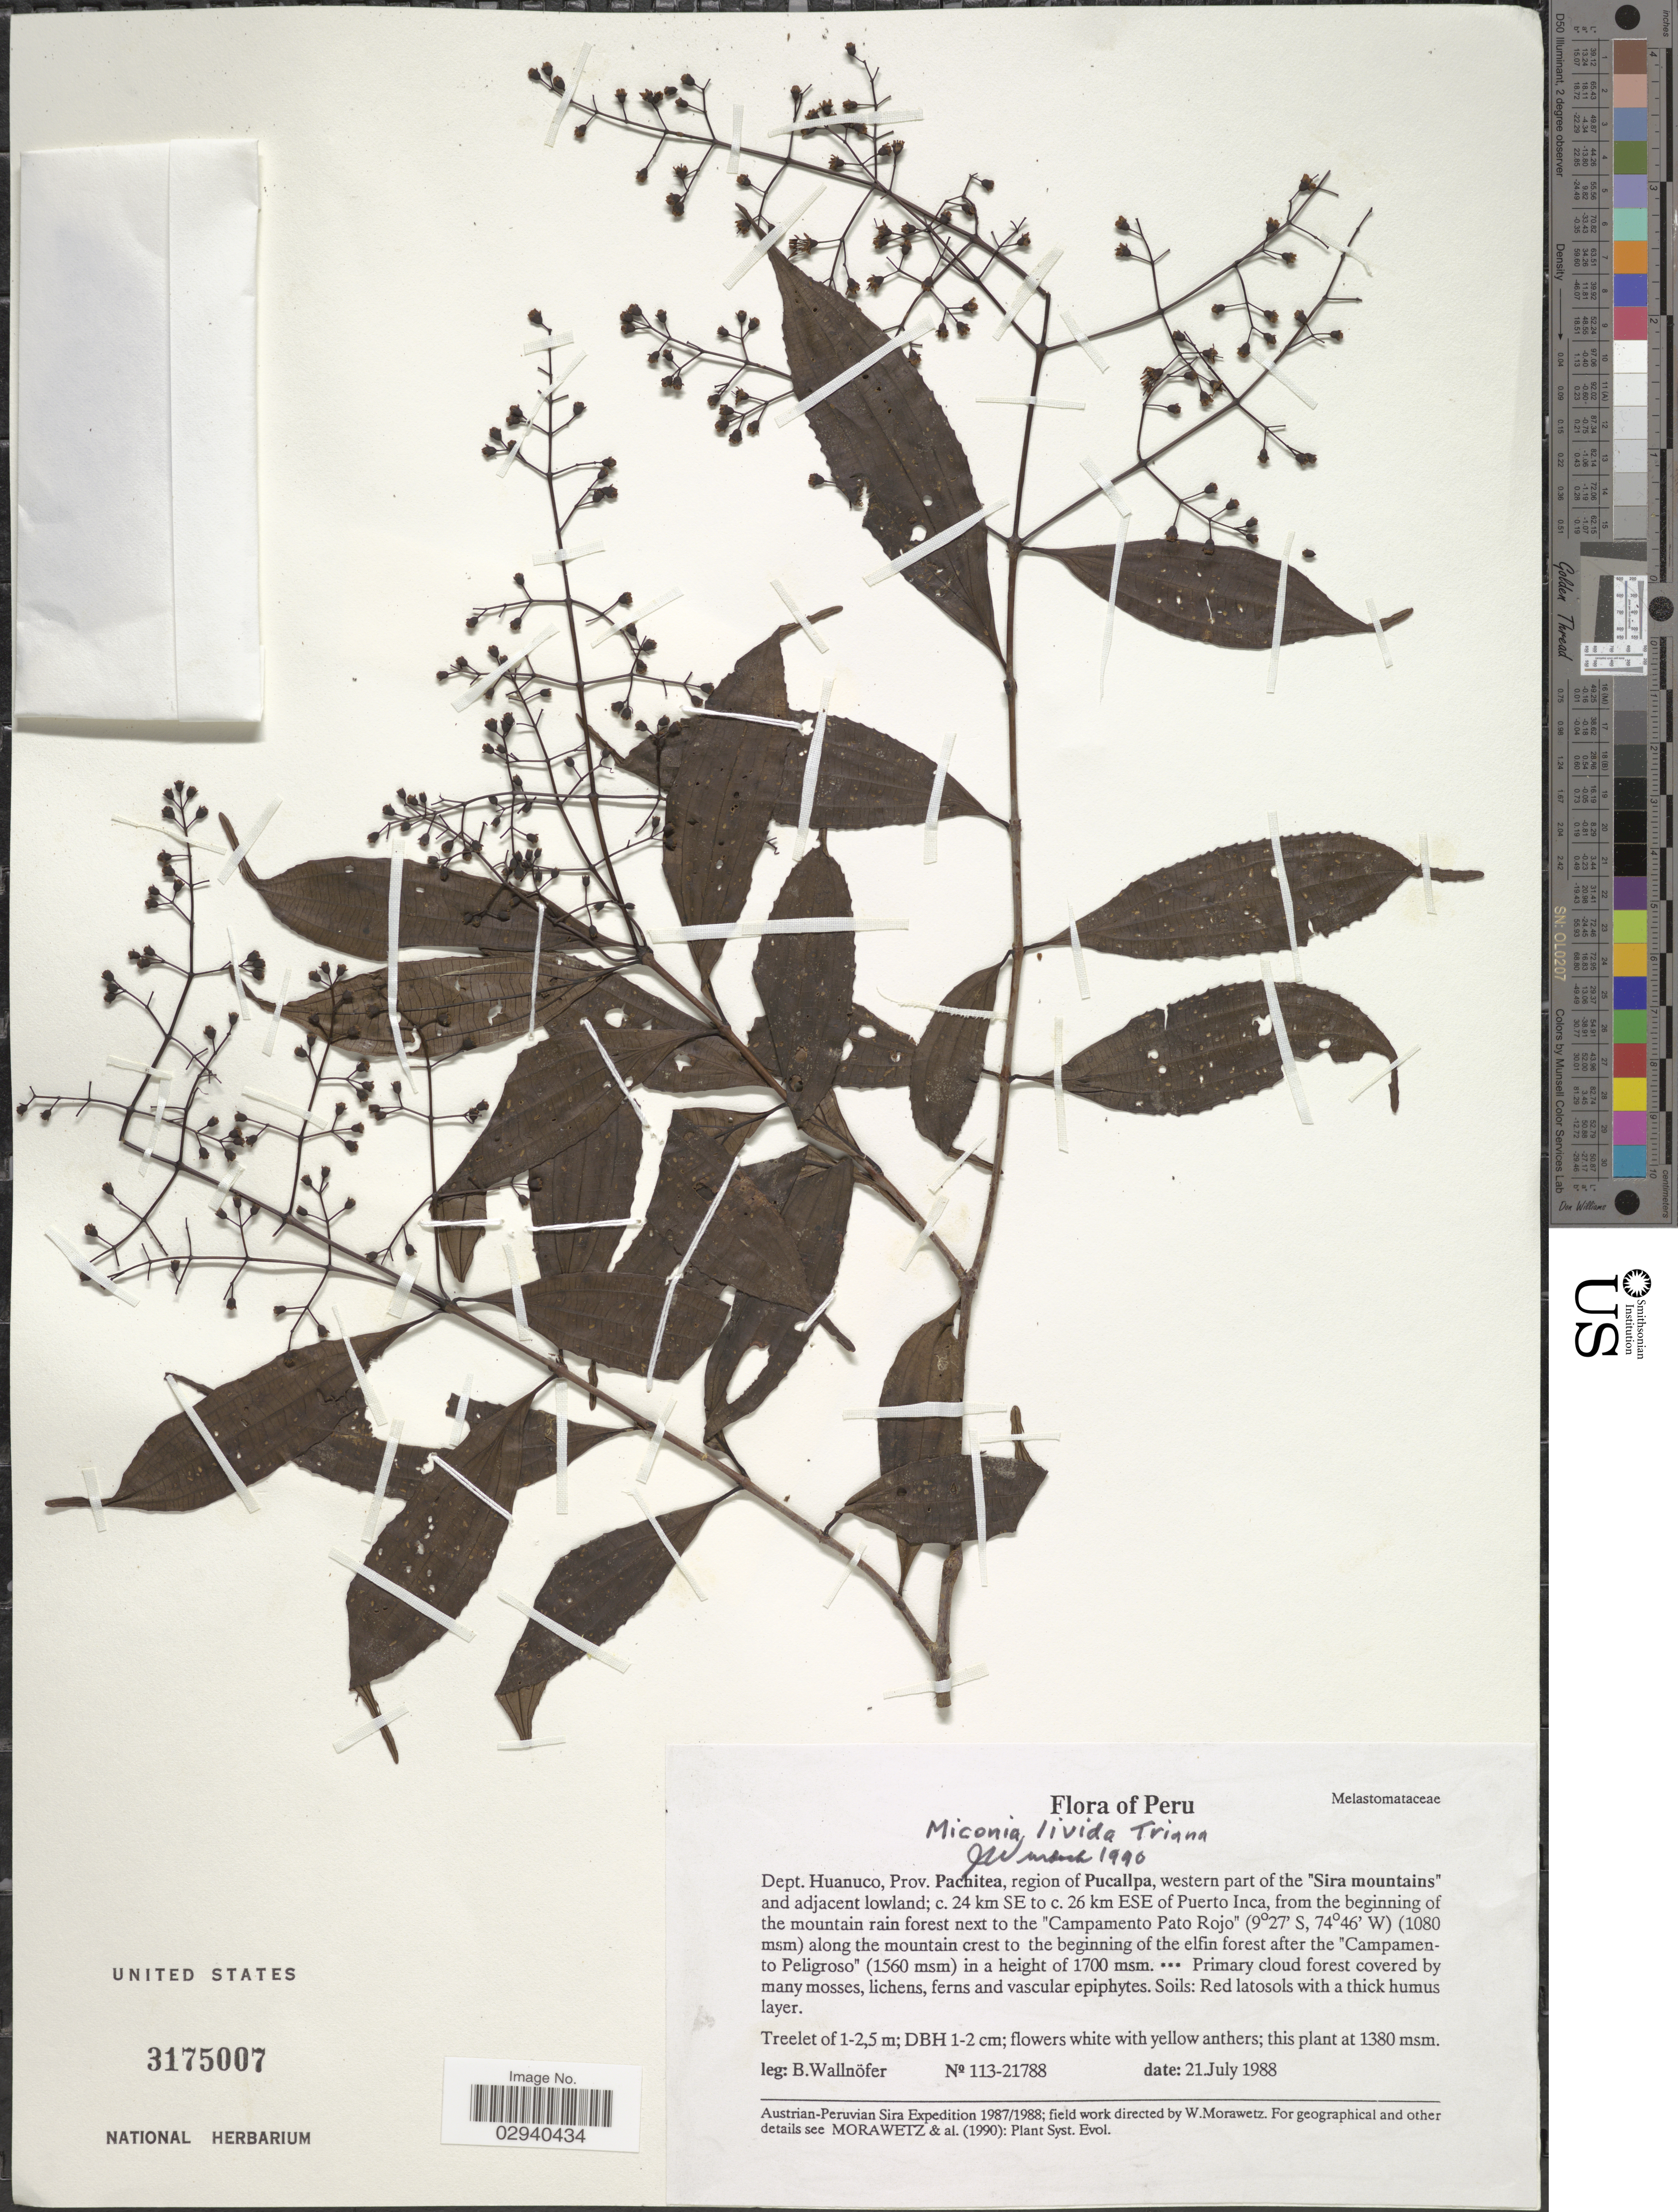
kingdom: Plantae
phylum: Tracheophyta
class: Magnoliopsida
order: Myrtales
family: Melastomataceae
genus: Miconia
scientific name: Miconia livida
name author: Triana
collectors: B. Wallnöfer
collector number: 113-21788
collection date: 1988-07-21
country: Peru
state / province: Huánuco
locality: Dept. Huanuco, Prov. Pachitea, region of Pucallpa, western part of the "Sira mountains" and adjacent lowland; c. 24 km SE to c. 26 km ESE of Puerto Inca, from the beginning of the mountain rain forest next to the "Campamento Pato Rojo" along the mountain crest to the beginning of the elfin forest after the "Campamento to Peligroso".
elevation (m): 1380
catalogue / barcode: US 3175007